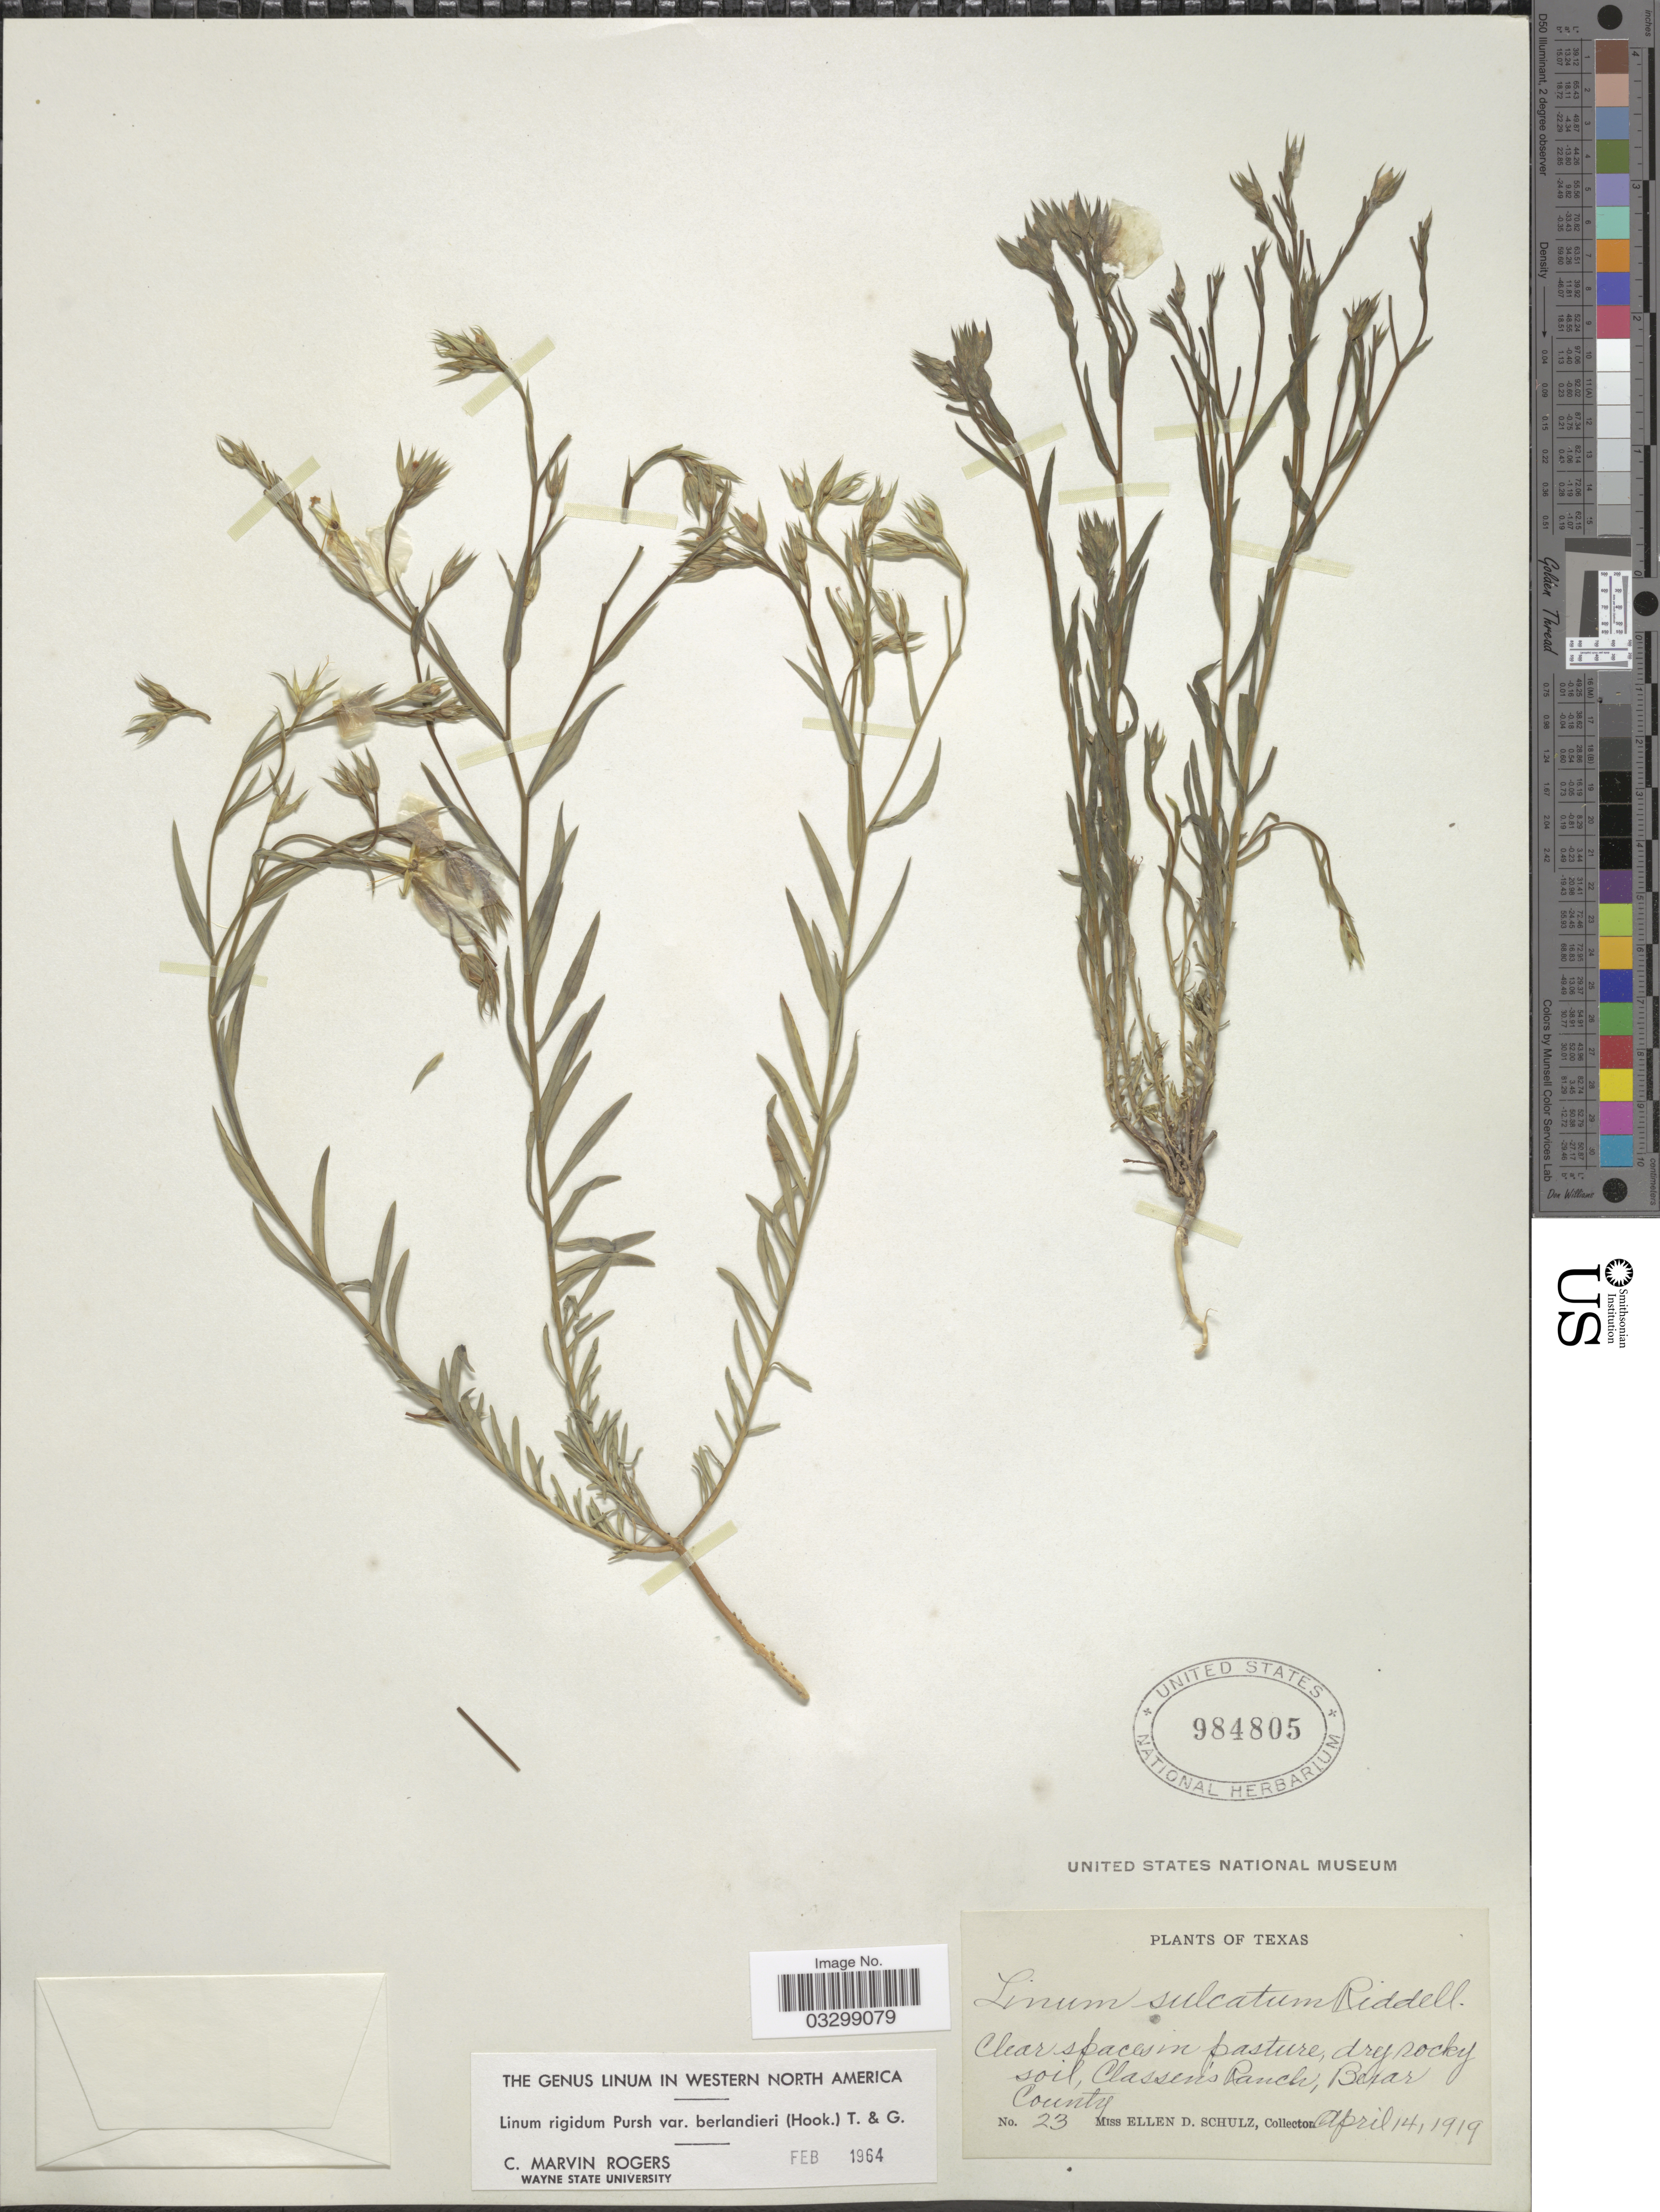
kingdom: Plantae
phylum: Tracheophyta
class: Magnoliopsida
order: Malpighiales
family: Linaceae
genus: Linum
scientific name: Linum rigidum var. berlandieri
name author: Pursh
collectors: E. D. Schulz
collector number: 23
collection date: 1919-04-14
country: United States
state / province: Texas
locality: Classen's Ranch, Bexar County.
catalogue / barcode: US 984805